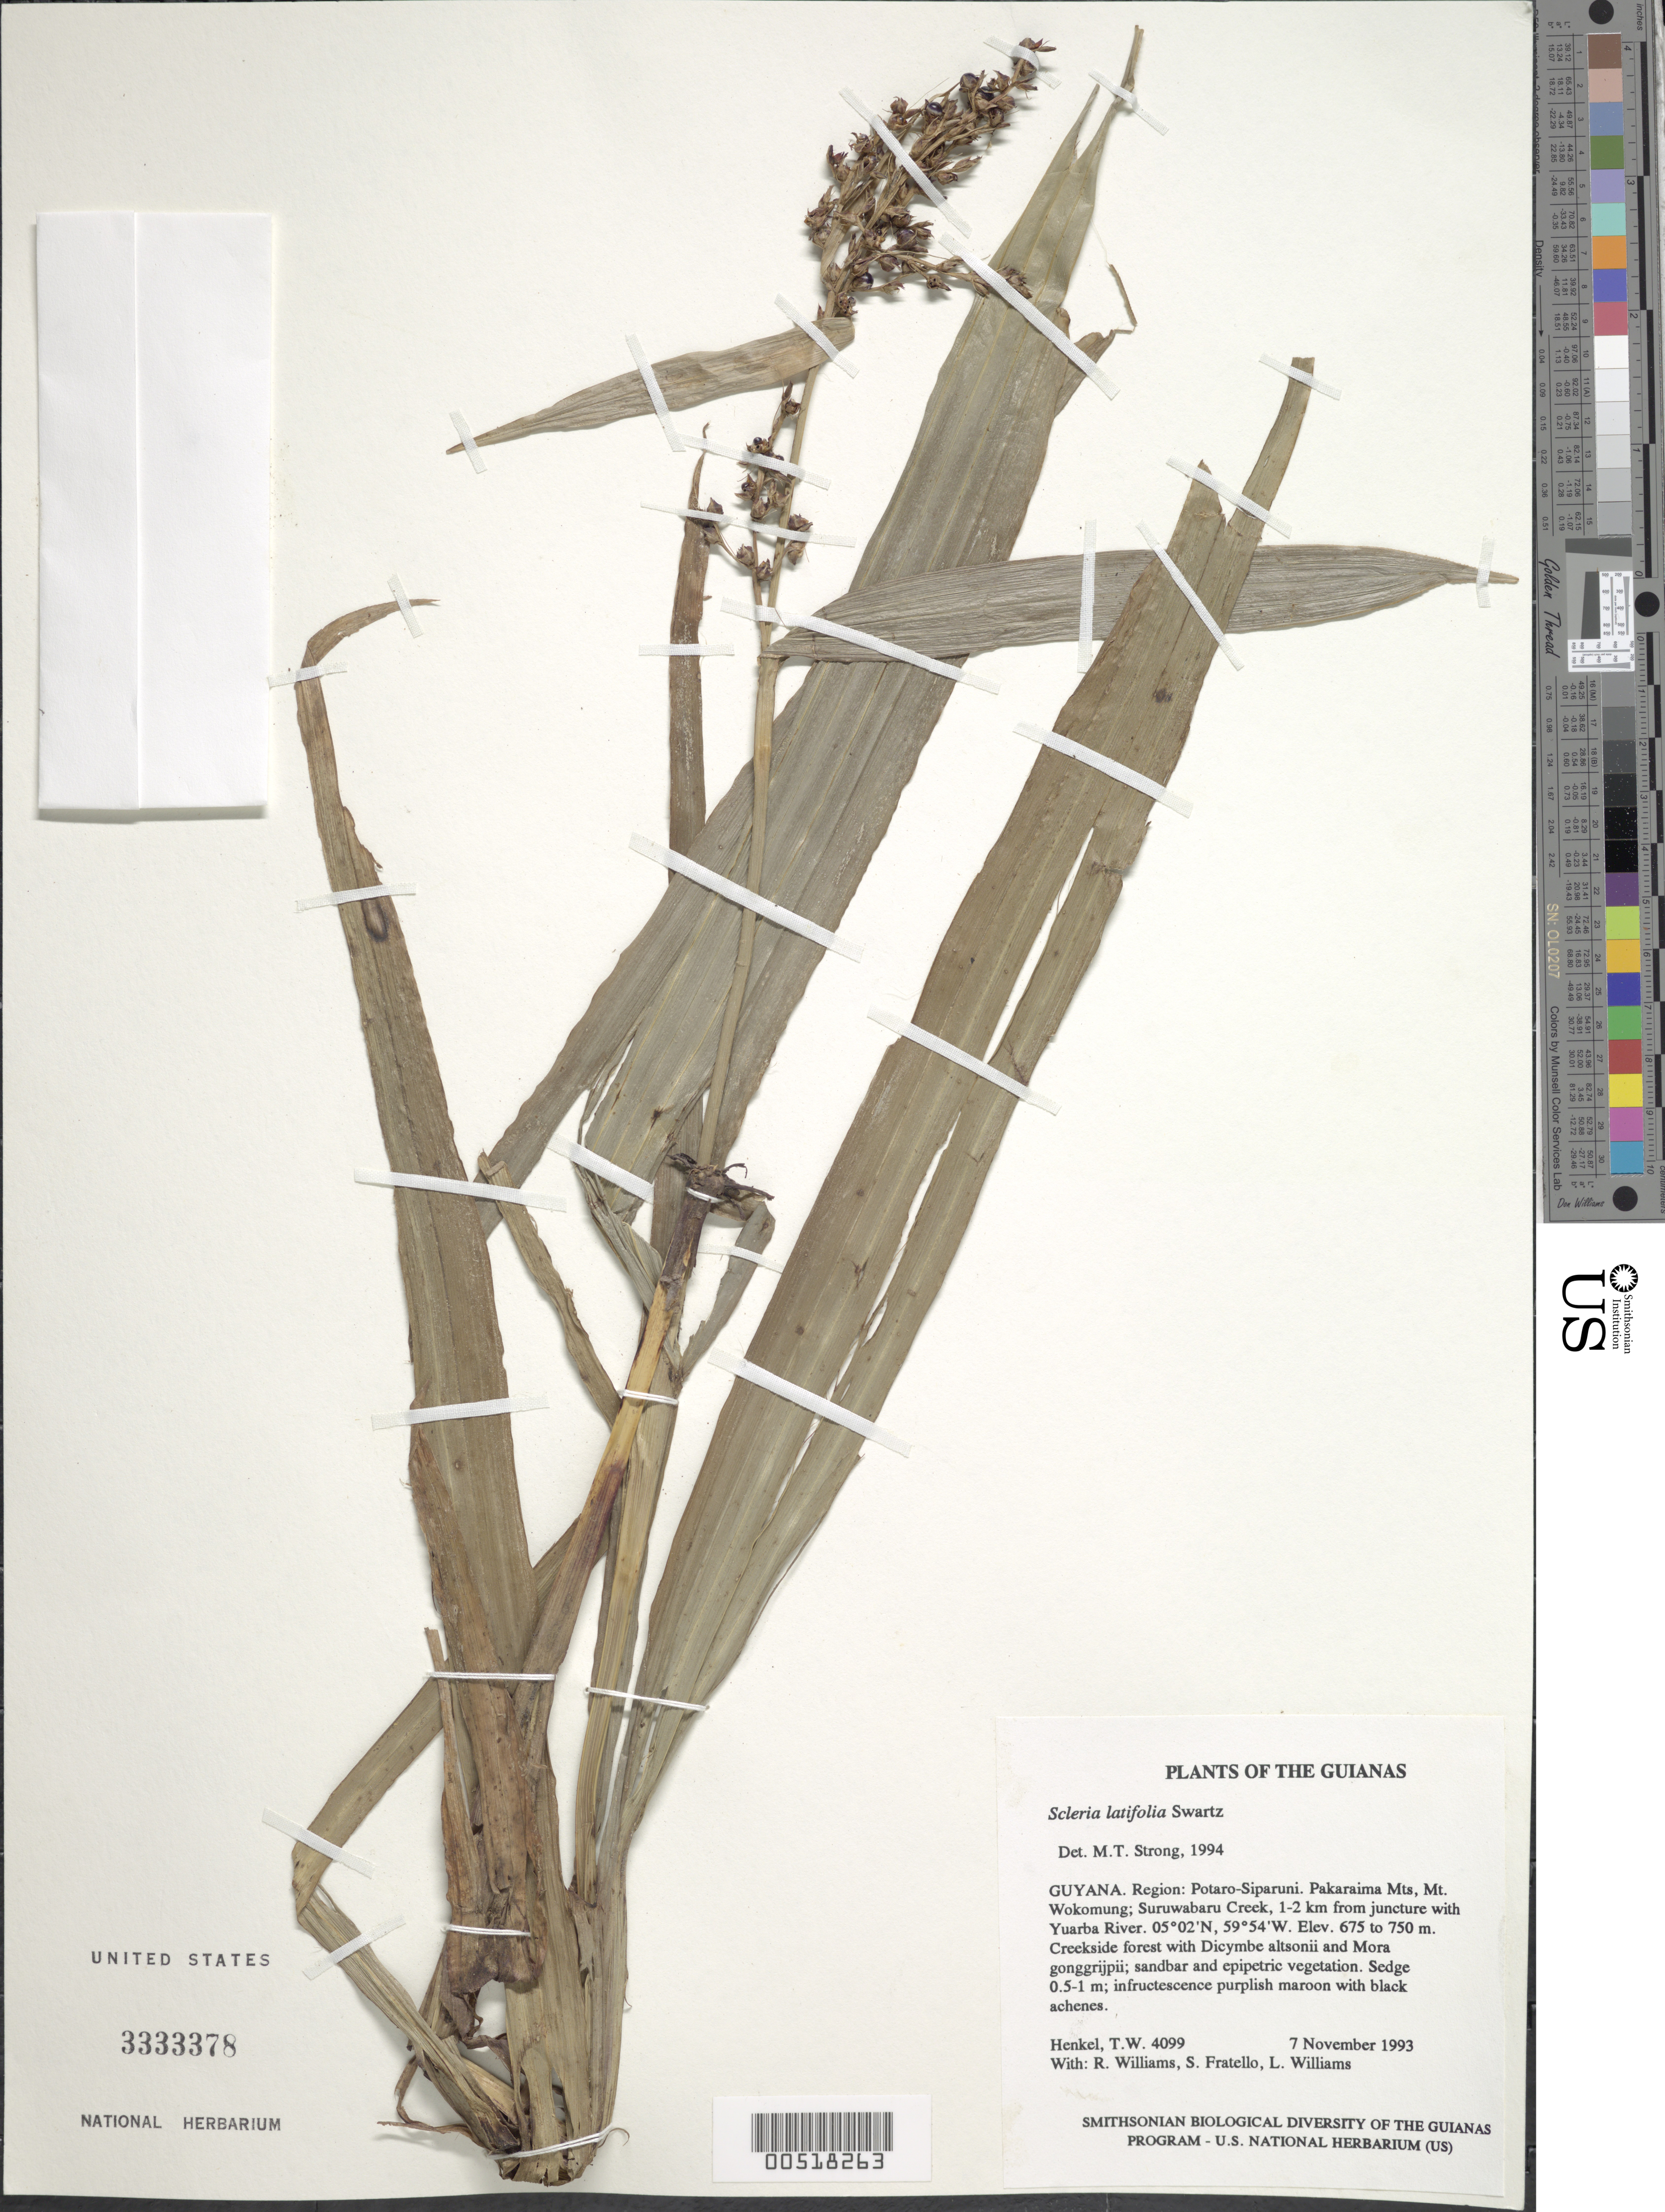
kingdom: Plantae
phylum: Tracheophyta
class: Liliopsida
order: Poales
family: Cyperaceae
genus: Scleria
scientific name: Scleria latifolia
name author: Sw.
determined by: Strong, M. T., (US), Smithsonian Institution - National Museum of Natural History (UNITED STATES)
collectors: T. Henkel, R. Williams, S. Fratello & L. Williams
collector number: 4099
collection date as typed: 7 November 1993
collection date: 1993-11-07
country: Guyana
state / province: Potaro-Siparuni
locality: Pakaraima Mts, Mt. Wokomung; Suruwabaru Creek, 1-2 km from juncture with Yuarba River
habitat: Creekside forest with Dicymbe altsonii and Mora gonggrijpii; sandbar and epipetric vegetation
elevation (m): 675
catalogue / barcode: US 3333378